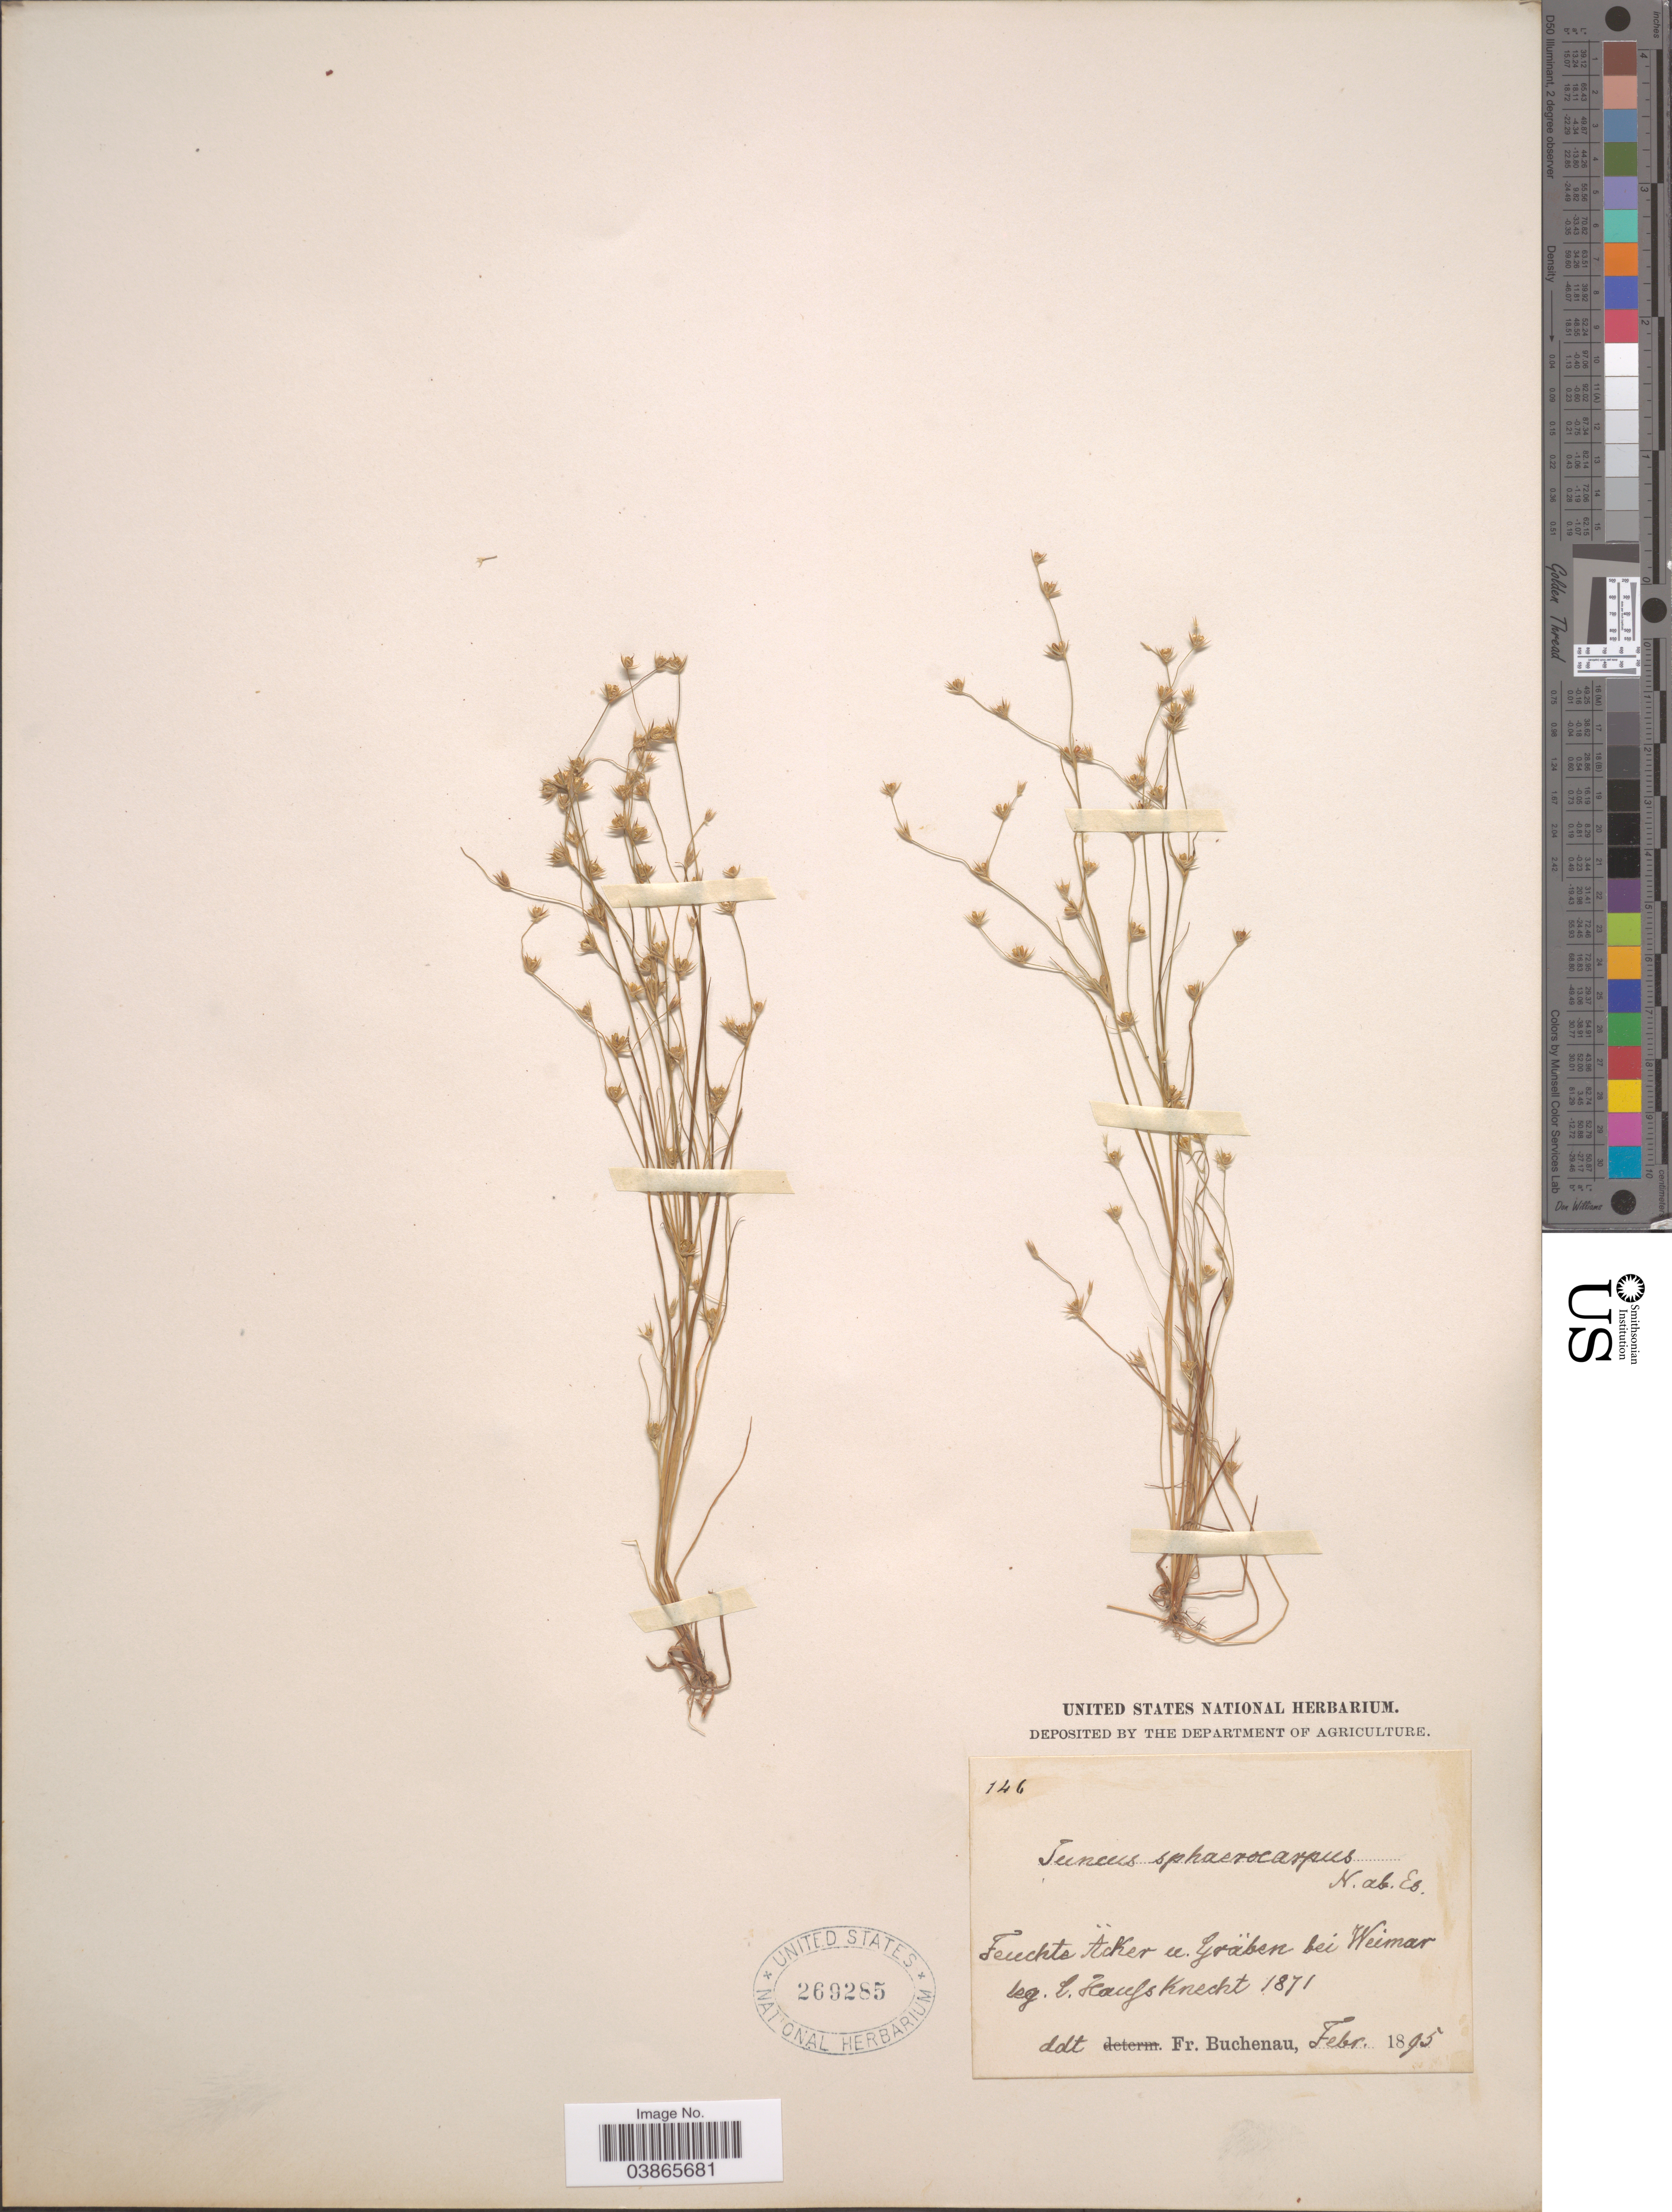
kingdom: Plantae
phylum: Tracheophyta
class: Liliopsida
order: Poales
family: Juncaceae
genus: Juncus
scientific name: Juncus sphaerocarpus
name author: Nees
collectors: C. Haussknecht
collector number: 146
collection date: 1871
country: Germany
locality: Feuchte [interpreted] Äcker u [interpreted]. Gräben bei Weimar.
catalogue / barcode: US 269285